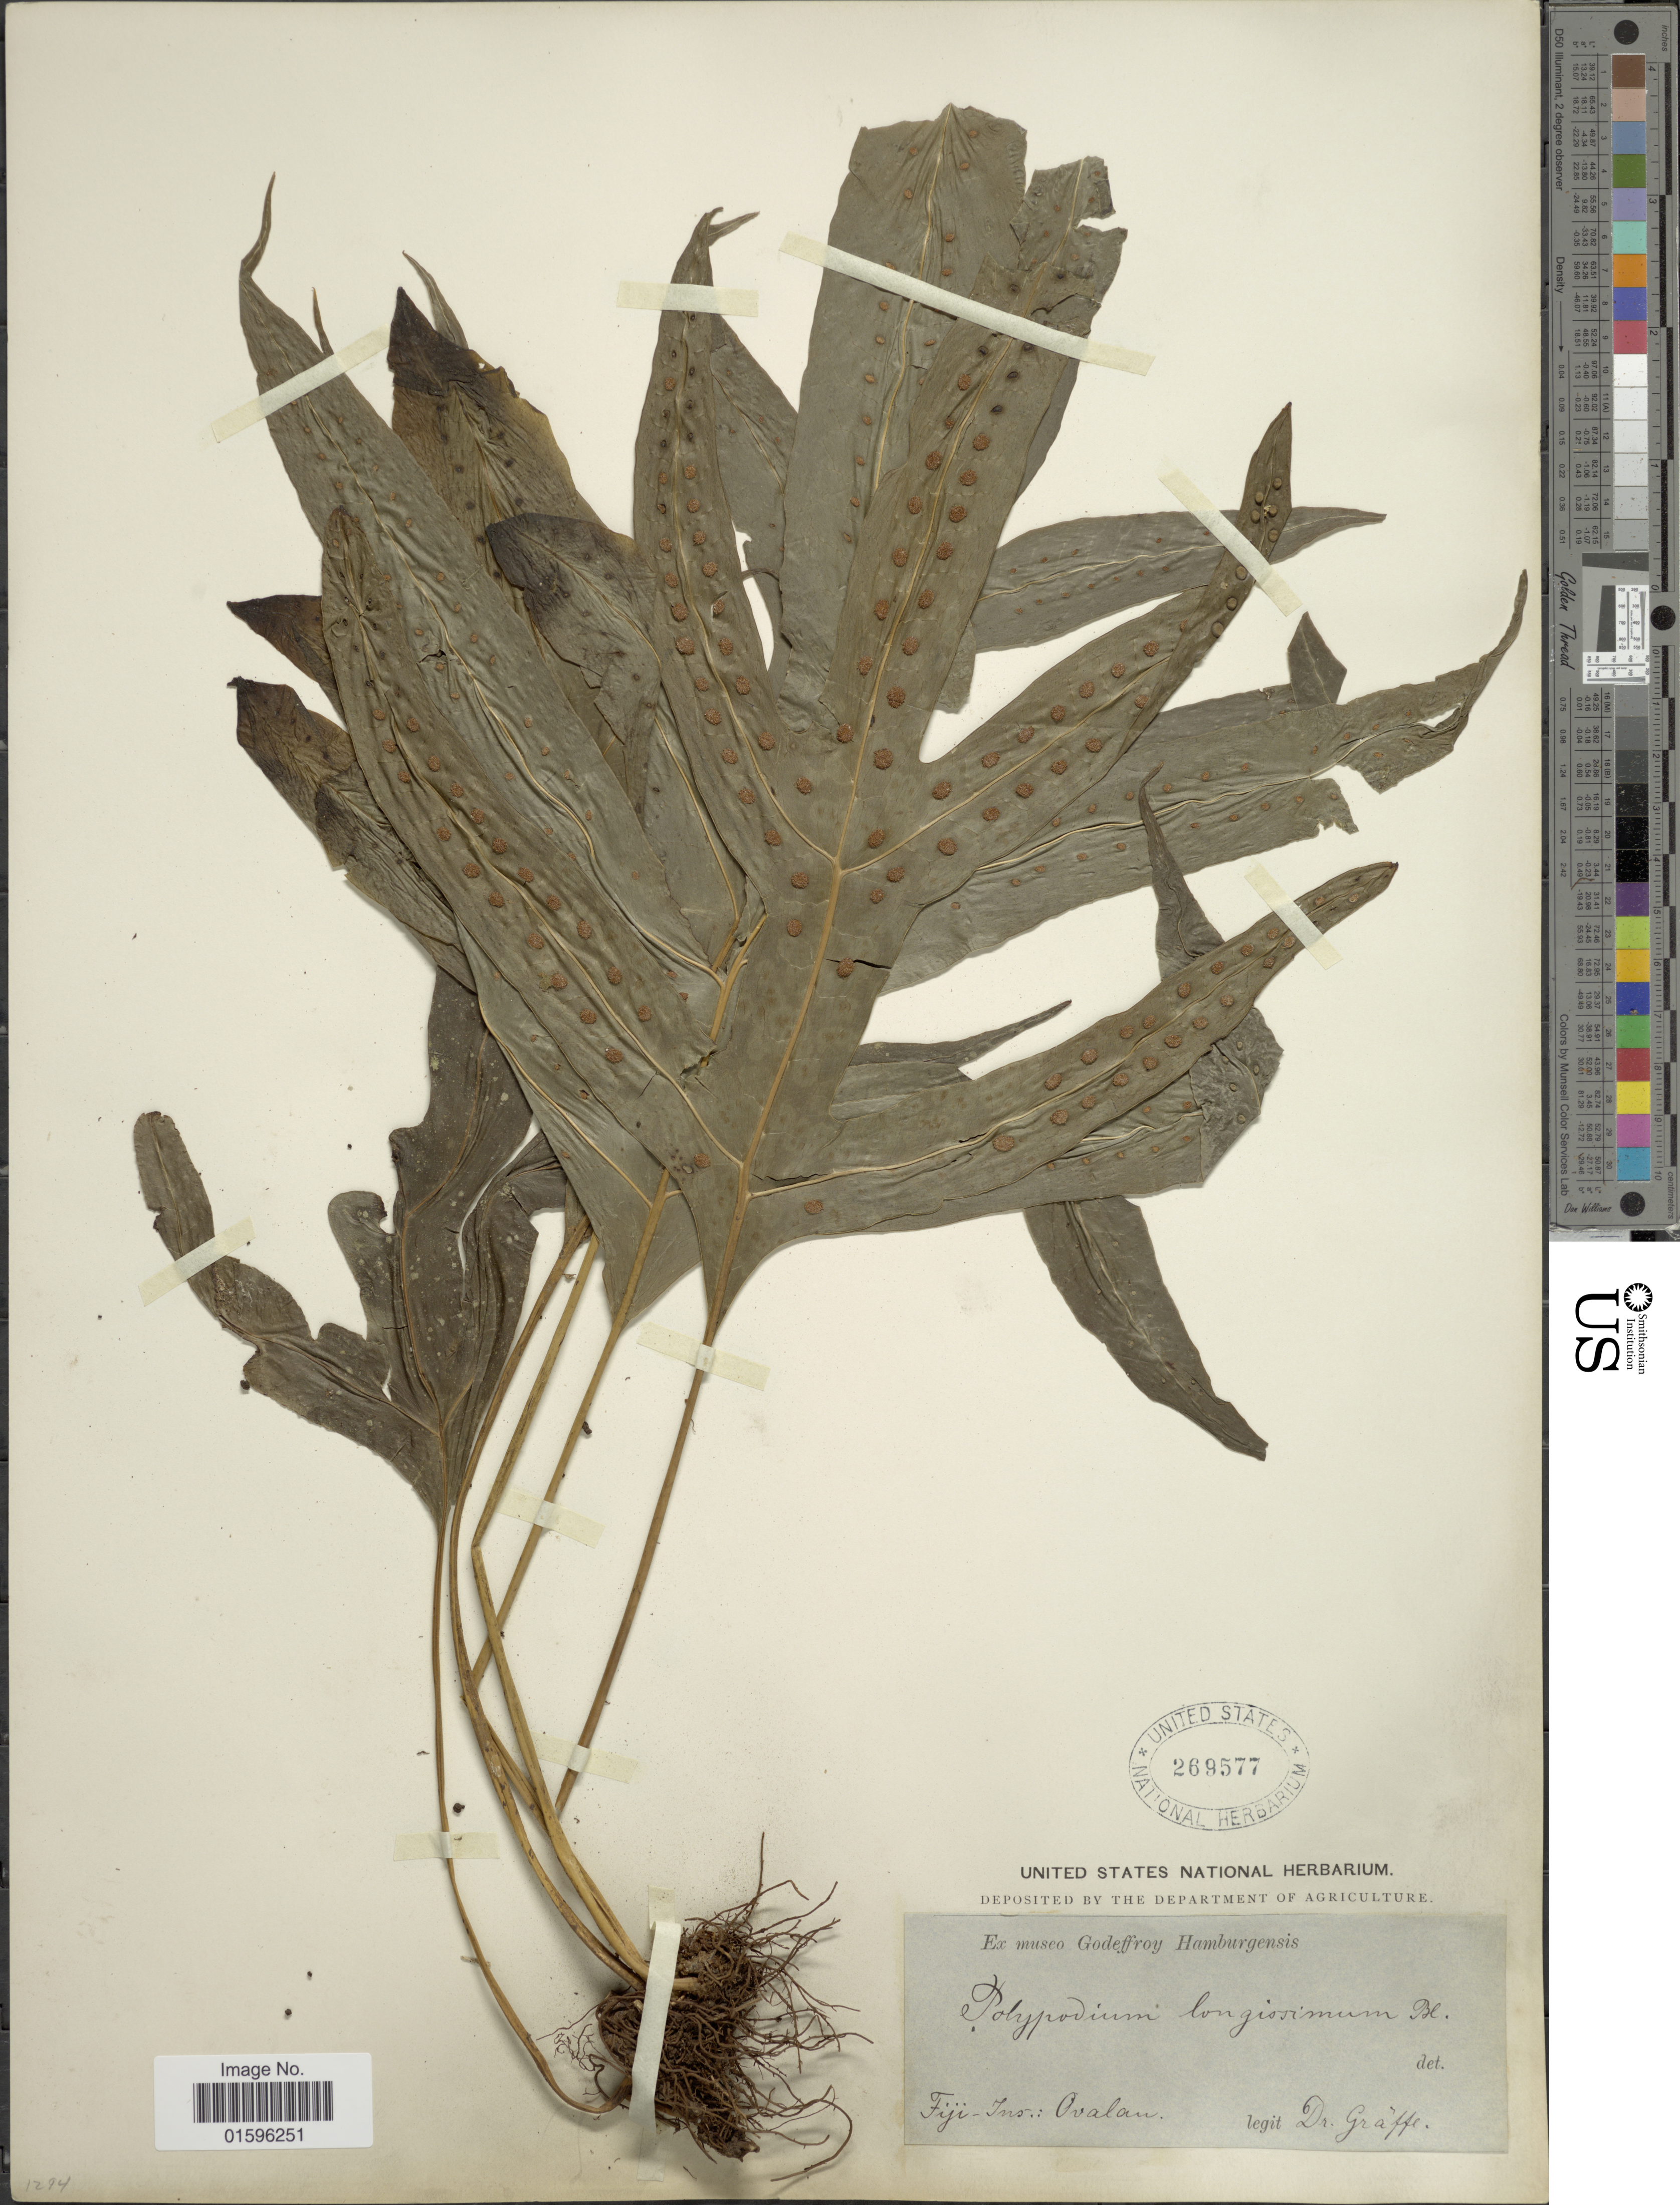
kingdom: Plantae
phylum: Tracheophyta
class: Polypodiopsida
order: Polypodiales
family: Polypodiaceae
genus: Polypodium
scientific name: Polypodium nigrescens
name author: Blume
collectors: Graffe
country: Fiji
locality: Fiji-Ins.: Ovalan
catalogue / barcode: US 269577